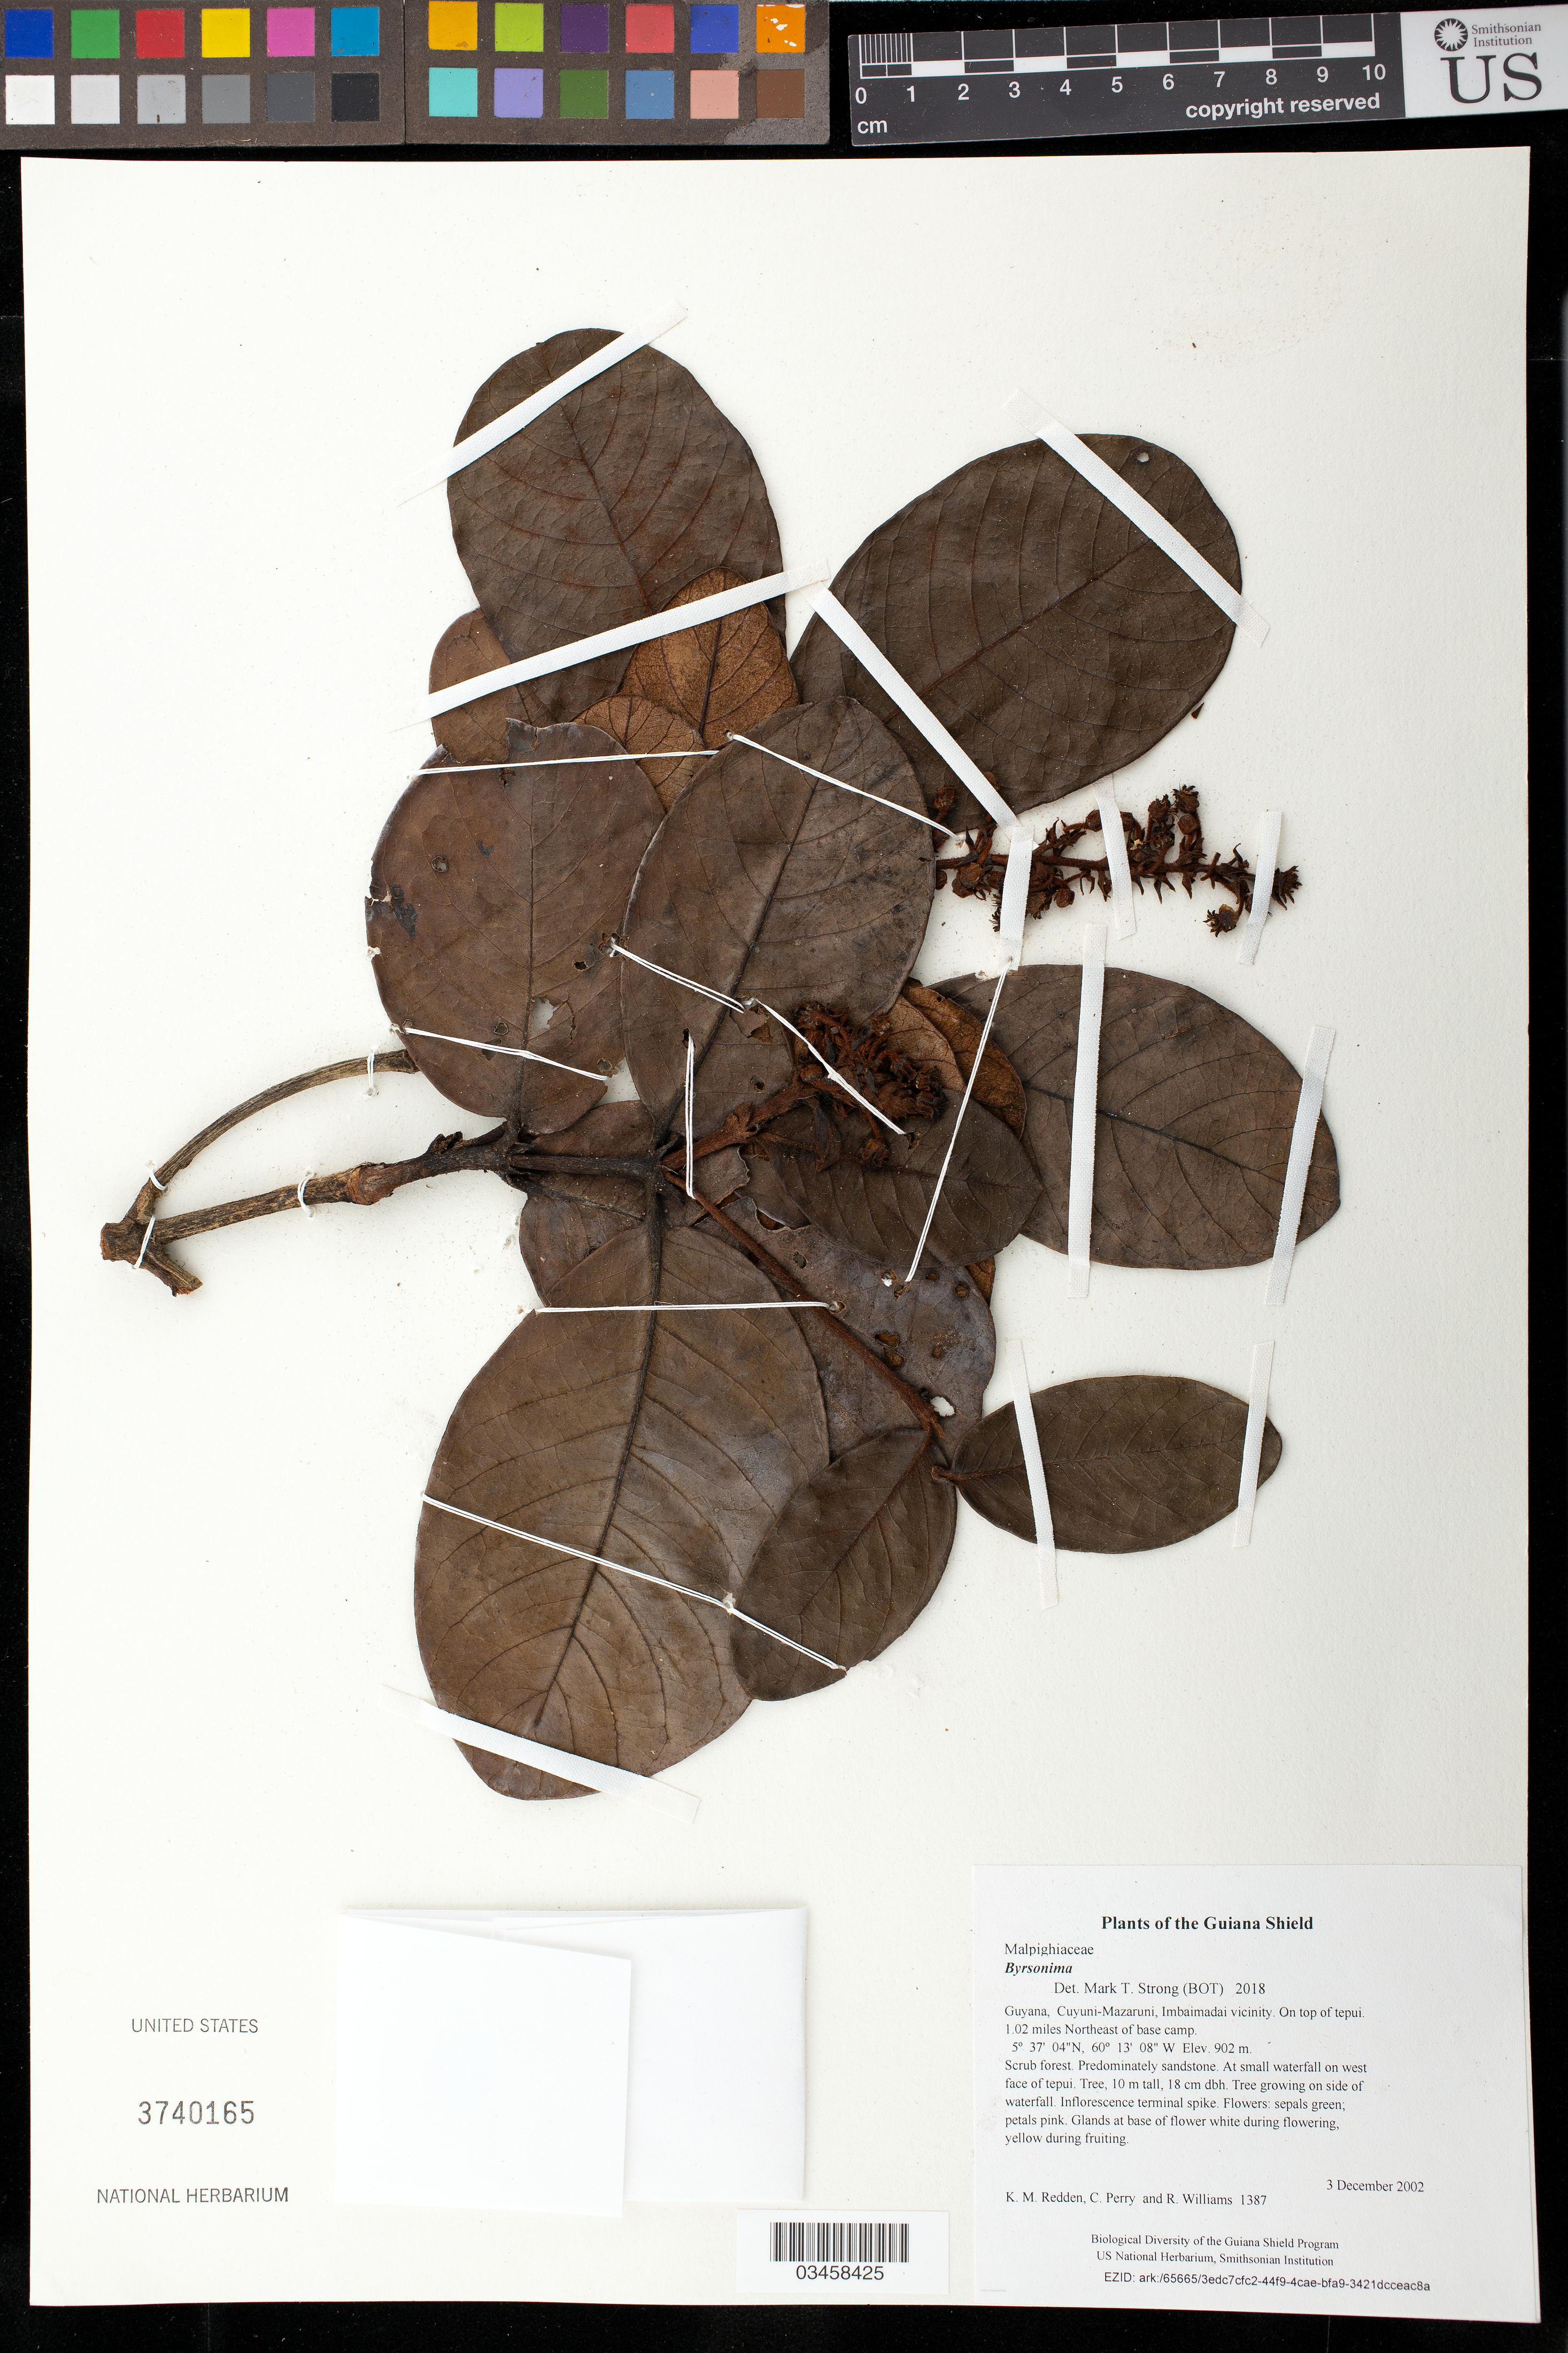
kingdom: Plantae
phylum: Tracheophyta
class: Magnoliopsida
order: Malpighiales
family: Malpighiaceae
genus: Byrsonima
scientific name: Byrsonima sp.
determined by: Strong, Mark T., (BOT), Smithsonian Institution - National Museum of Natural History (UNITED STATES)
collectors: K. M. Redden, C. Perry & R. Williams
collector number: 1387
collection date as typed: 3 December 2002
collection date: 2002-12-03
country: Guyana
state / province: Cuyuni-Mazaruni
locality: Imbaimadai vicinity. On top of tepui. 1.02 miles Northeast of base camp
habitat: Scrub forest. Predominately sandstone. At small waterfall on west face of tepui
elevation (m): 902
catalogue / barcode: US 3740165